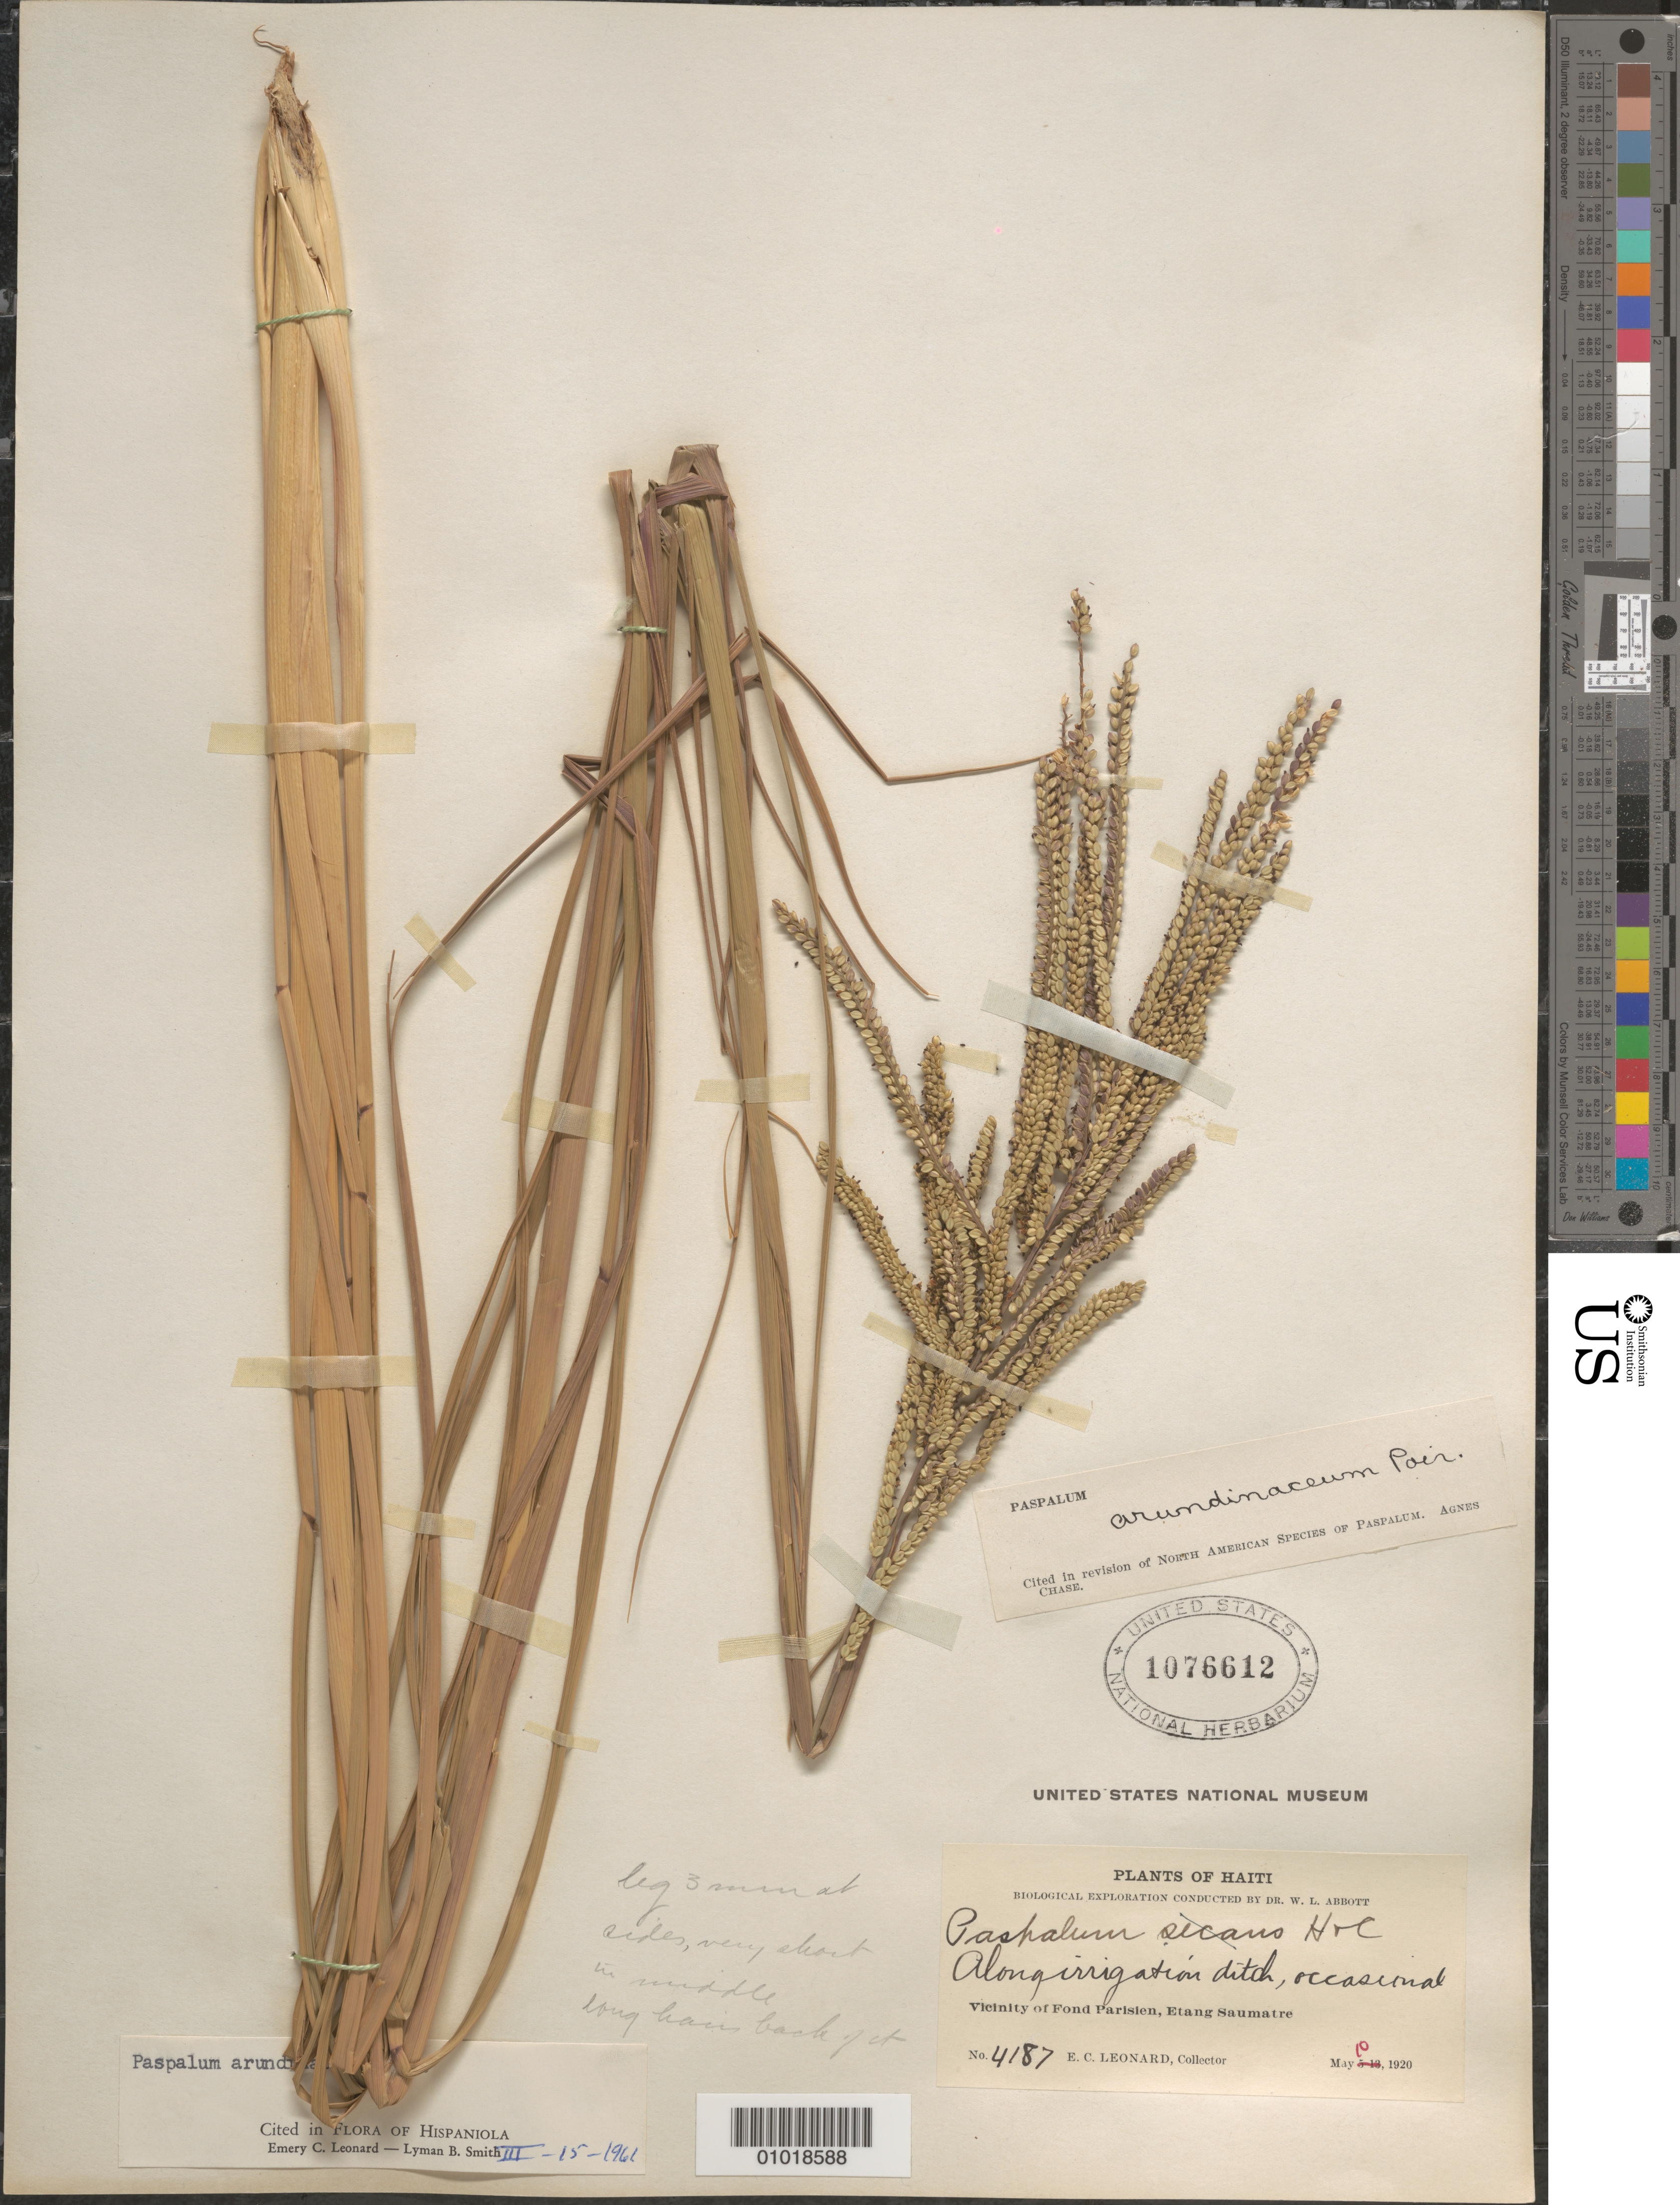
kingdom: Plantae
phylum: Tracheophyta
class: Liliopsida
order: Poales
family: Poaceae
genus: Paspalum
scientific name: Paspalum arundinaceum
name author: Poir.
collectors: E. C. Leonard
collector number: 4187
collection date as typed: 10 May 1920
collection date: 1920-05-10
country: Haiti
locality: Vicinity of Fond Parisien, Etang Saumatre, Along irrigation ditch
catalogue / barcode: US 1076612